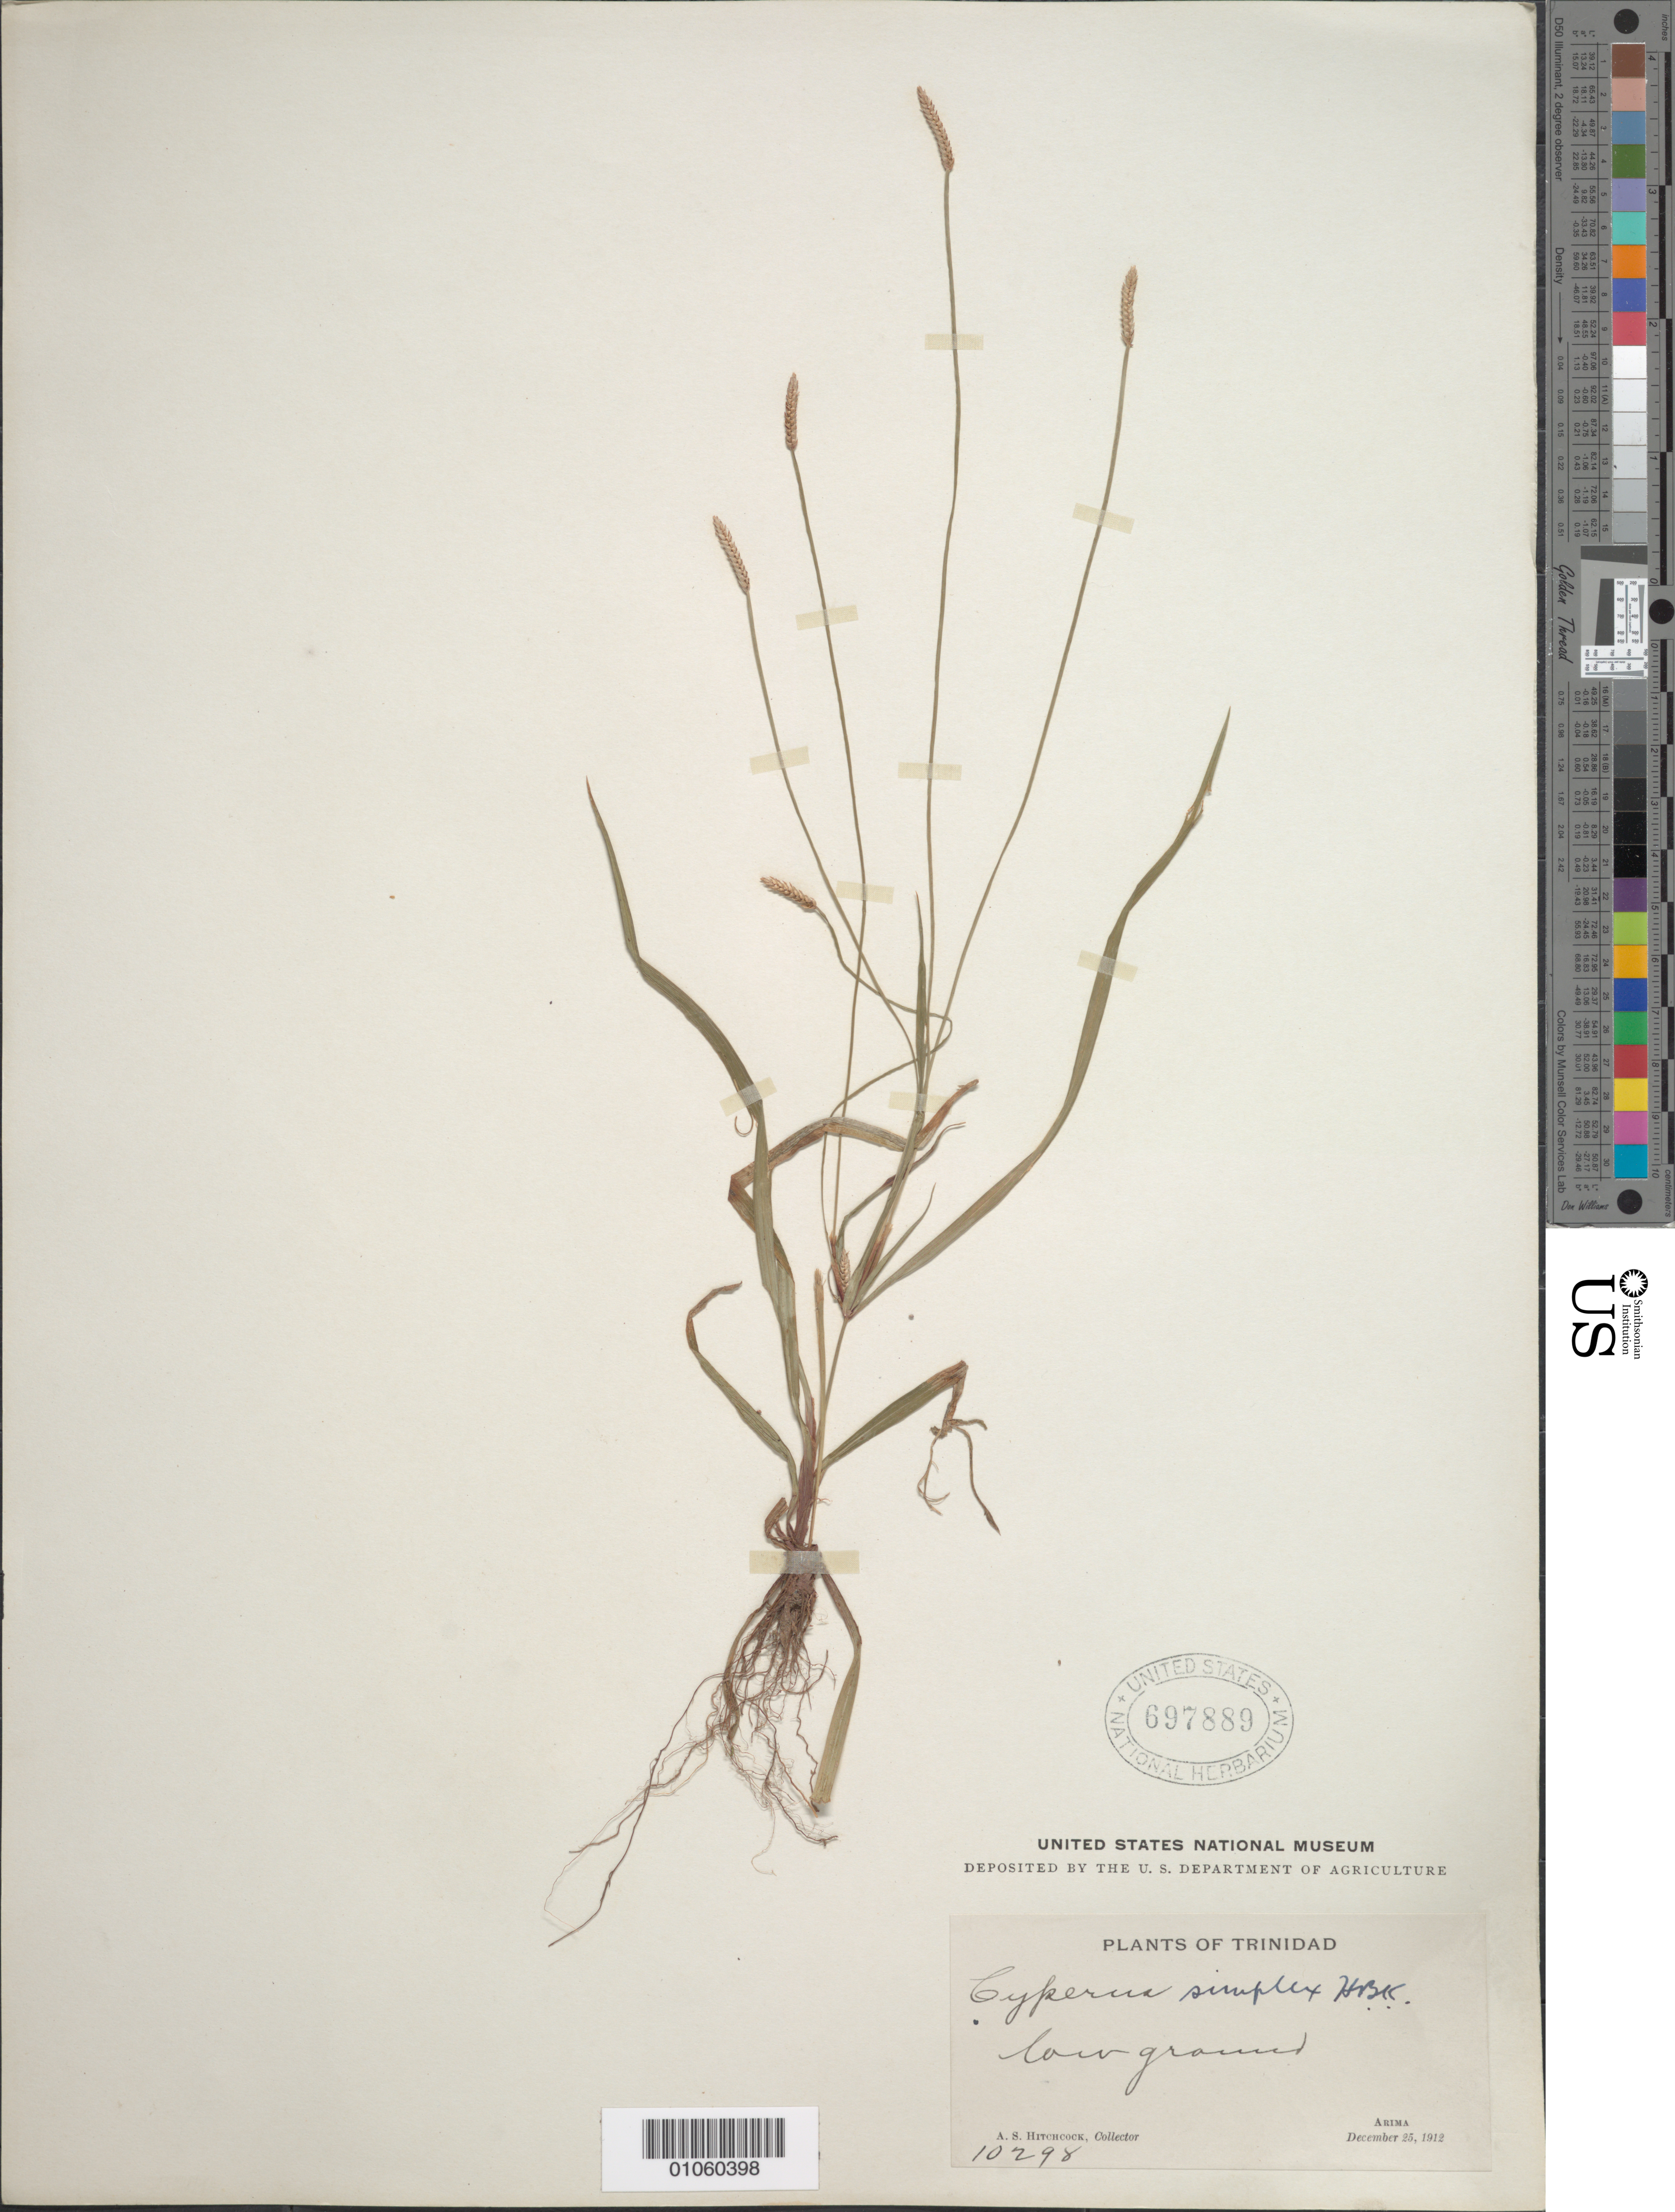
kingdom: Plantae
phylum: Tracheophyta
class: Liliopsida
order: Poales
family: Cyperaceae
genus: Cyperus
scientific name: Cyperus simplex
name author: Kunth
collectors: A. S. Hitchcock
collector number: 10298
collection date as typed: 25 Dec 1912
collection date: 1912-12-25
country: Trinidad and Tobago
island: Trinidad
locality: Arima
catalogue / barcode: US 697889